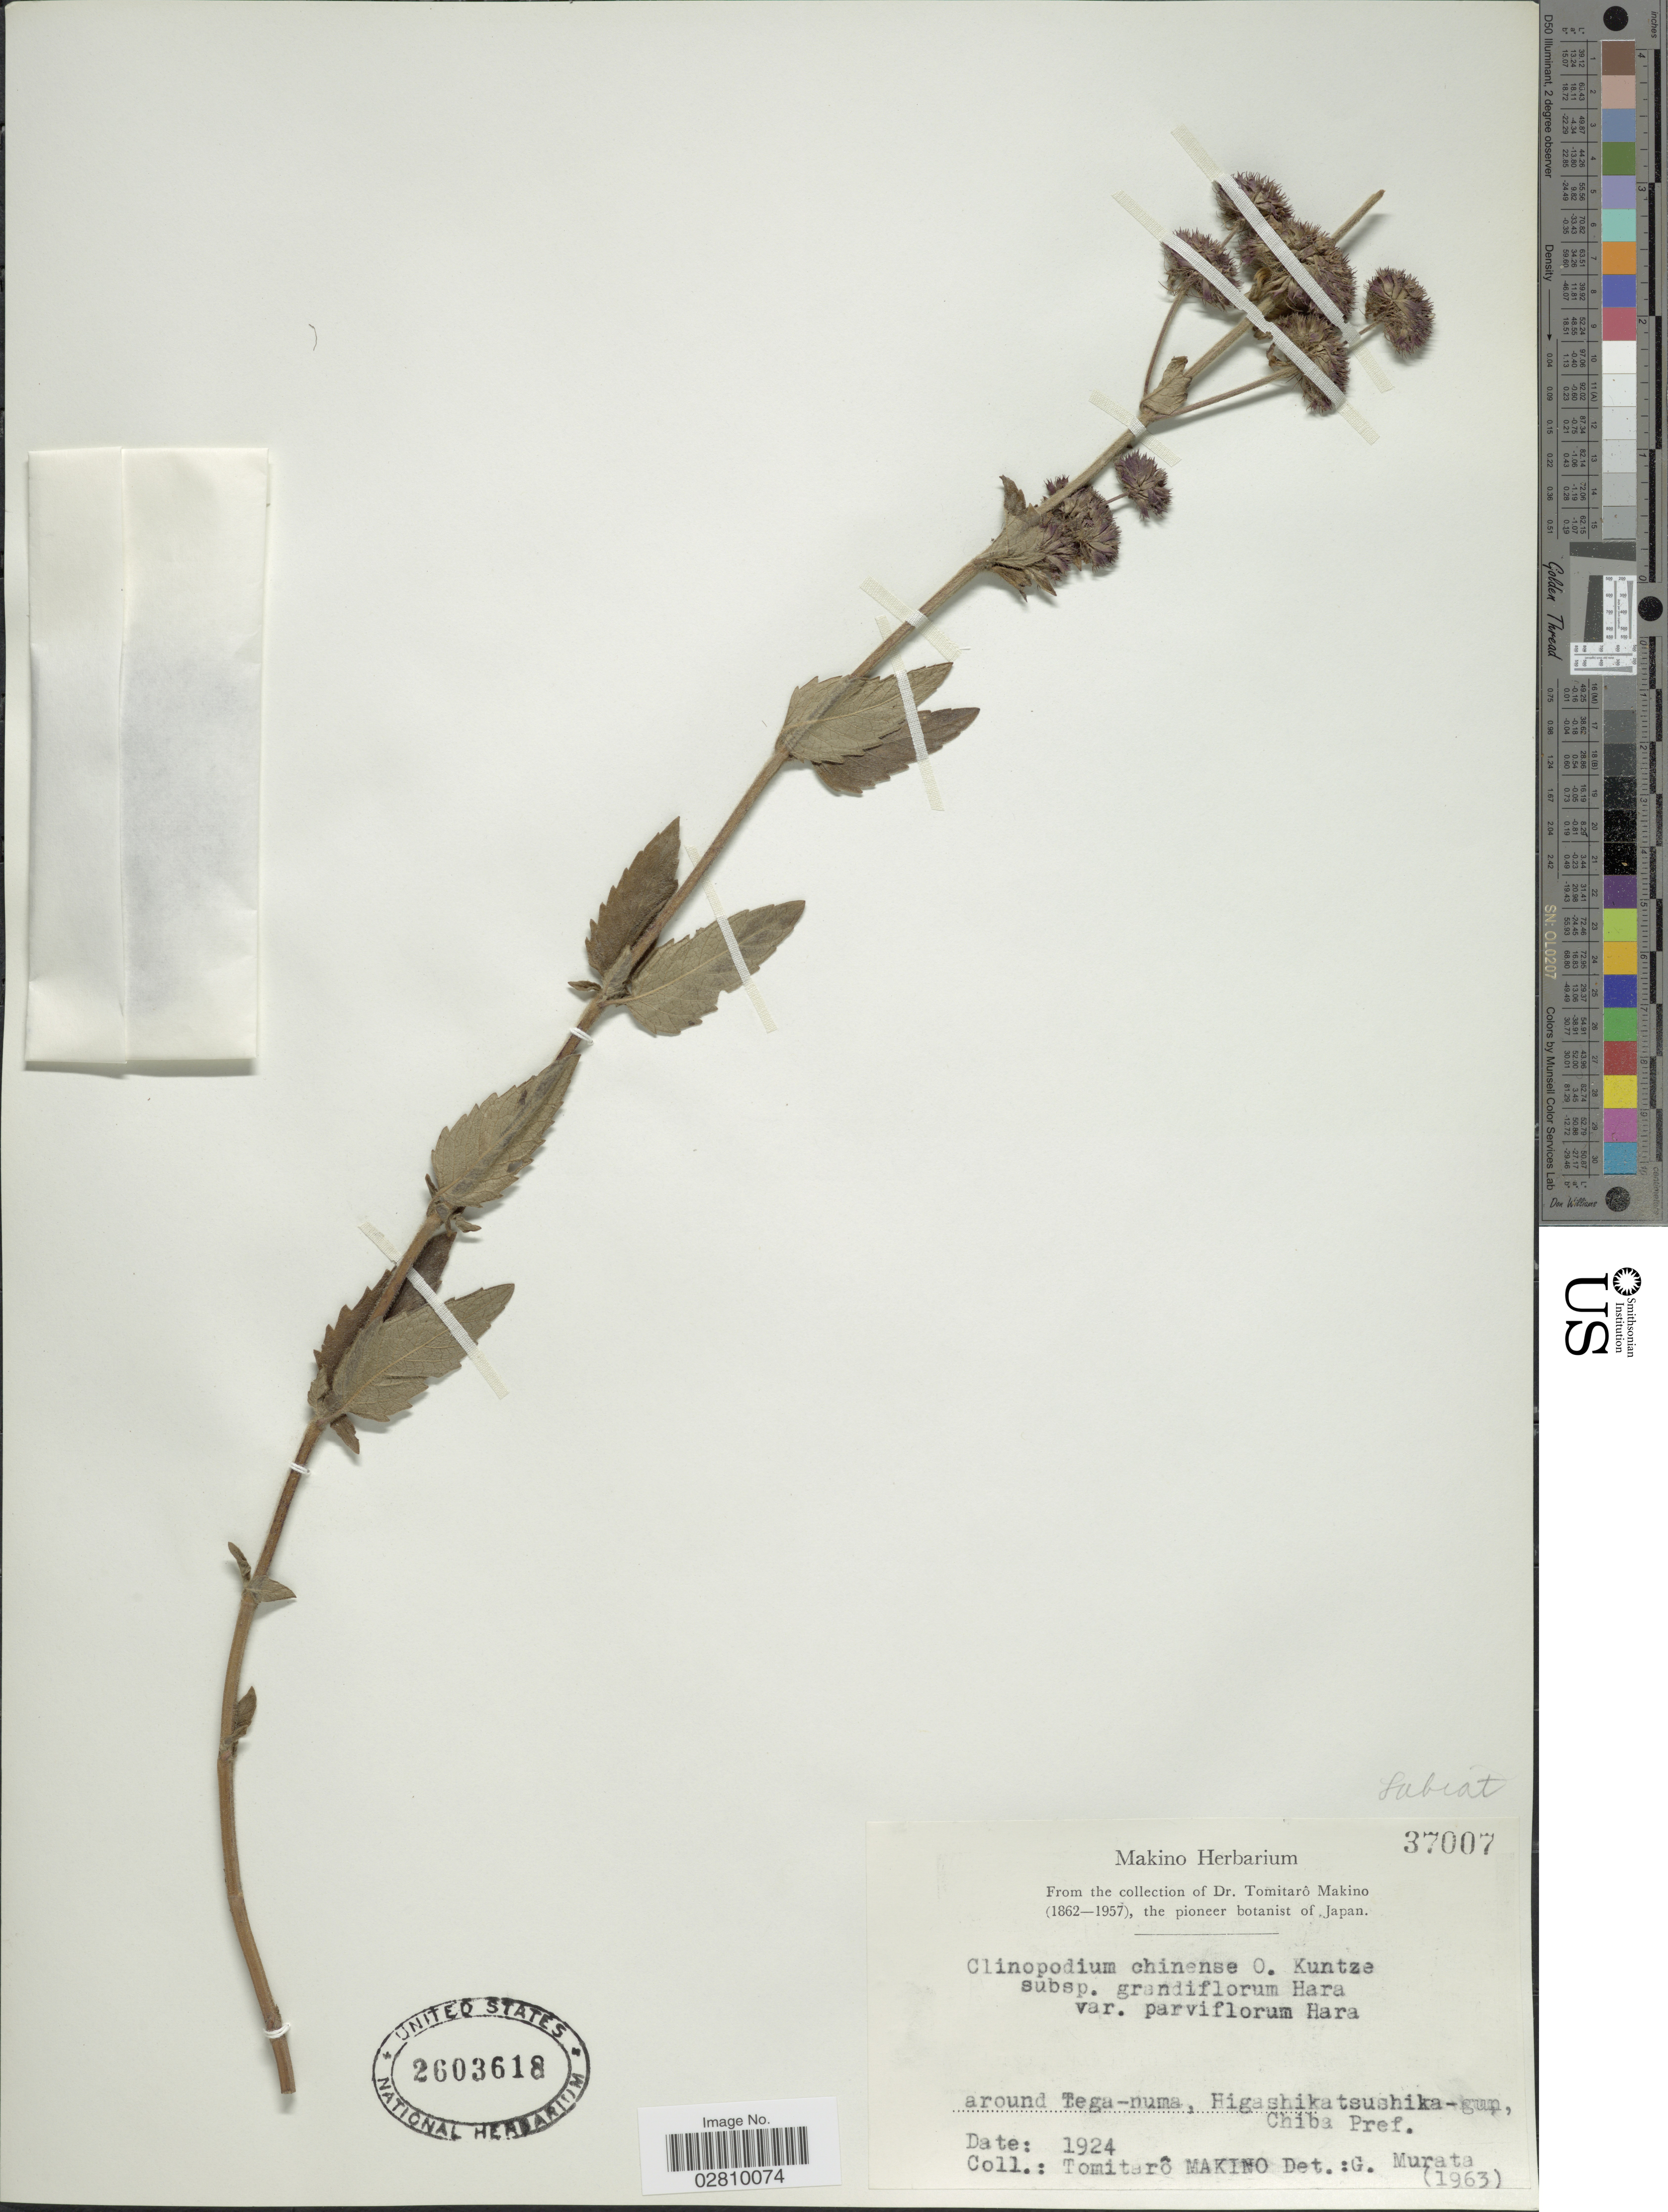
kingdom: Plantae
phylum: Tracheophyta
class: Magnoliopsida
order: Lamiales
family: Lamiaceae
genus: Calamintha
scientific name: Calamintha chinensis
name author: Benth.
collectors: T. Makino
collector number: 37007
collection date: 1924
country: Japan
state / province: Tiba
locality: Around Tega-numa, Higashika tsushika-gun, Chiba Pref.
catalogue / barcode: US 2603618